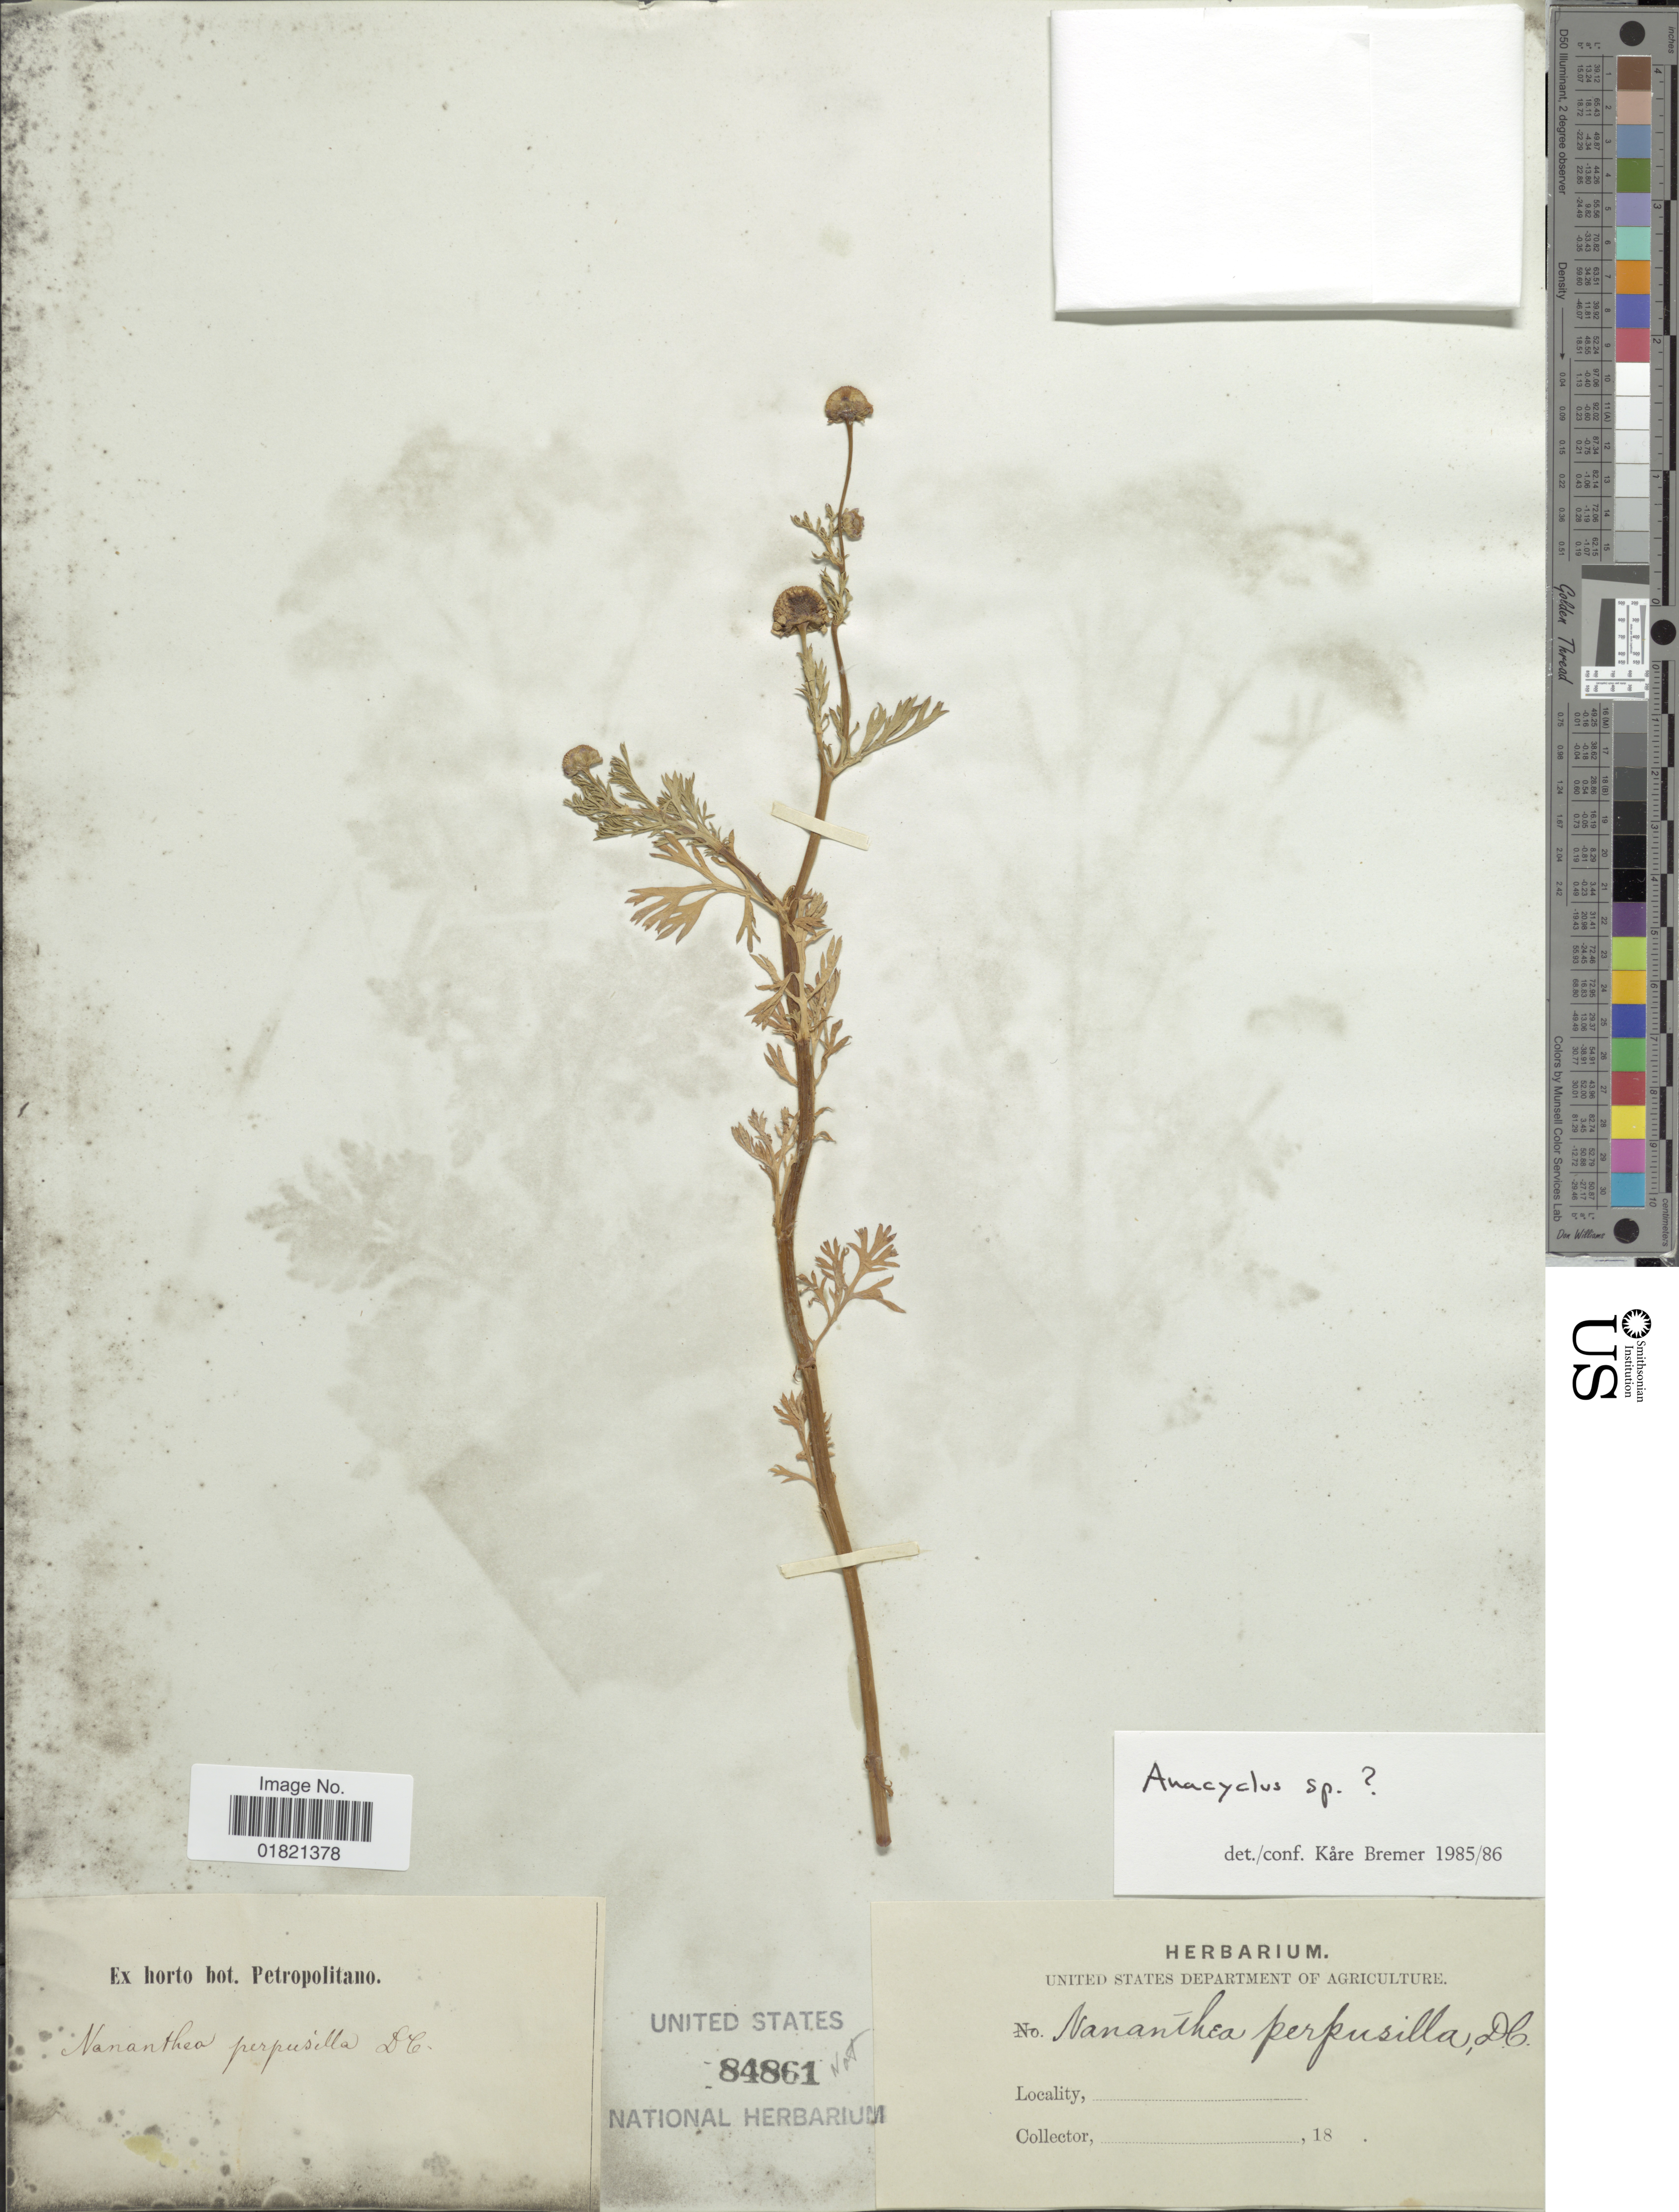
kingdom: Plantae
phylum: Tracheophyta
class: Magnoliopsida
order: Asterales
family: Asteraceae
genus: Anacyclus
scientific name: Anacyclus sp.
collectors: ex herb. U. S. Department of Agriculture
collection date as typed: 18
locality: Ex horto bot. Petropolitano [unsure placement]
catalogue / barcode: US 84861